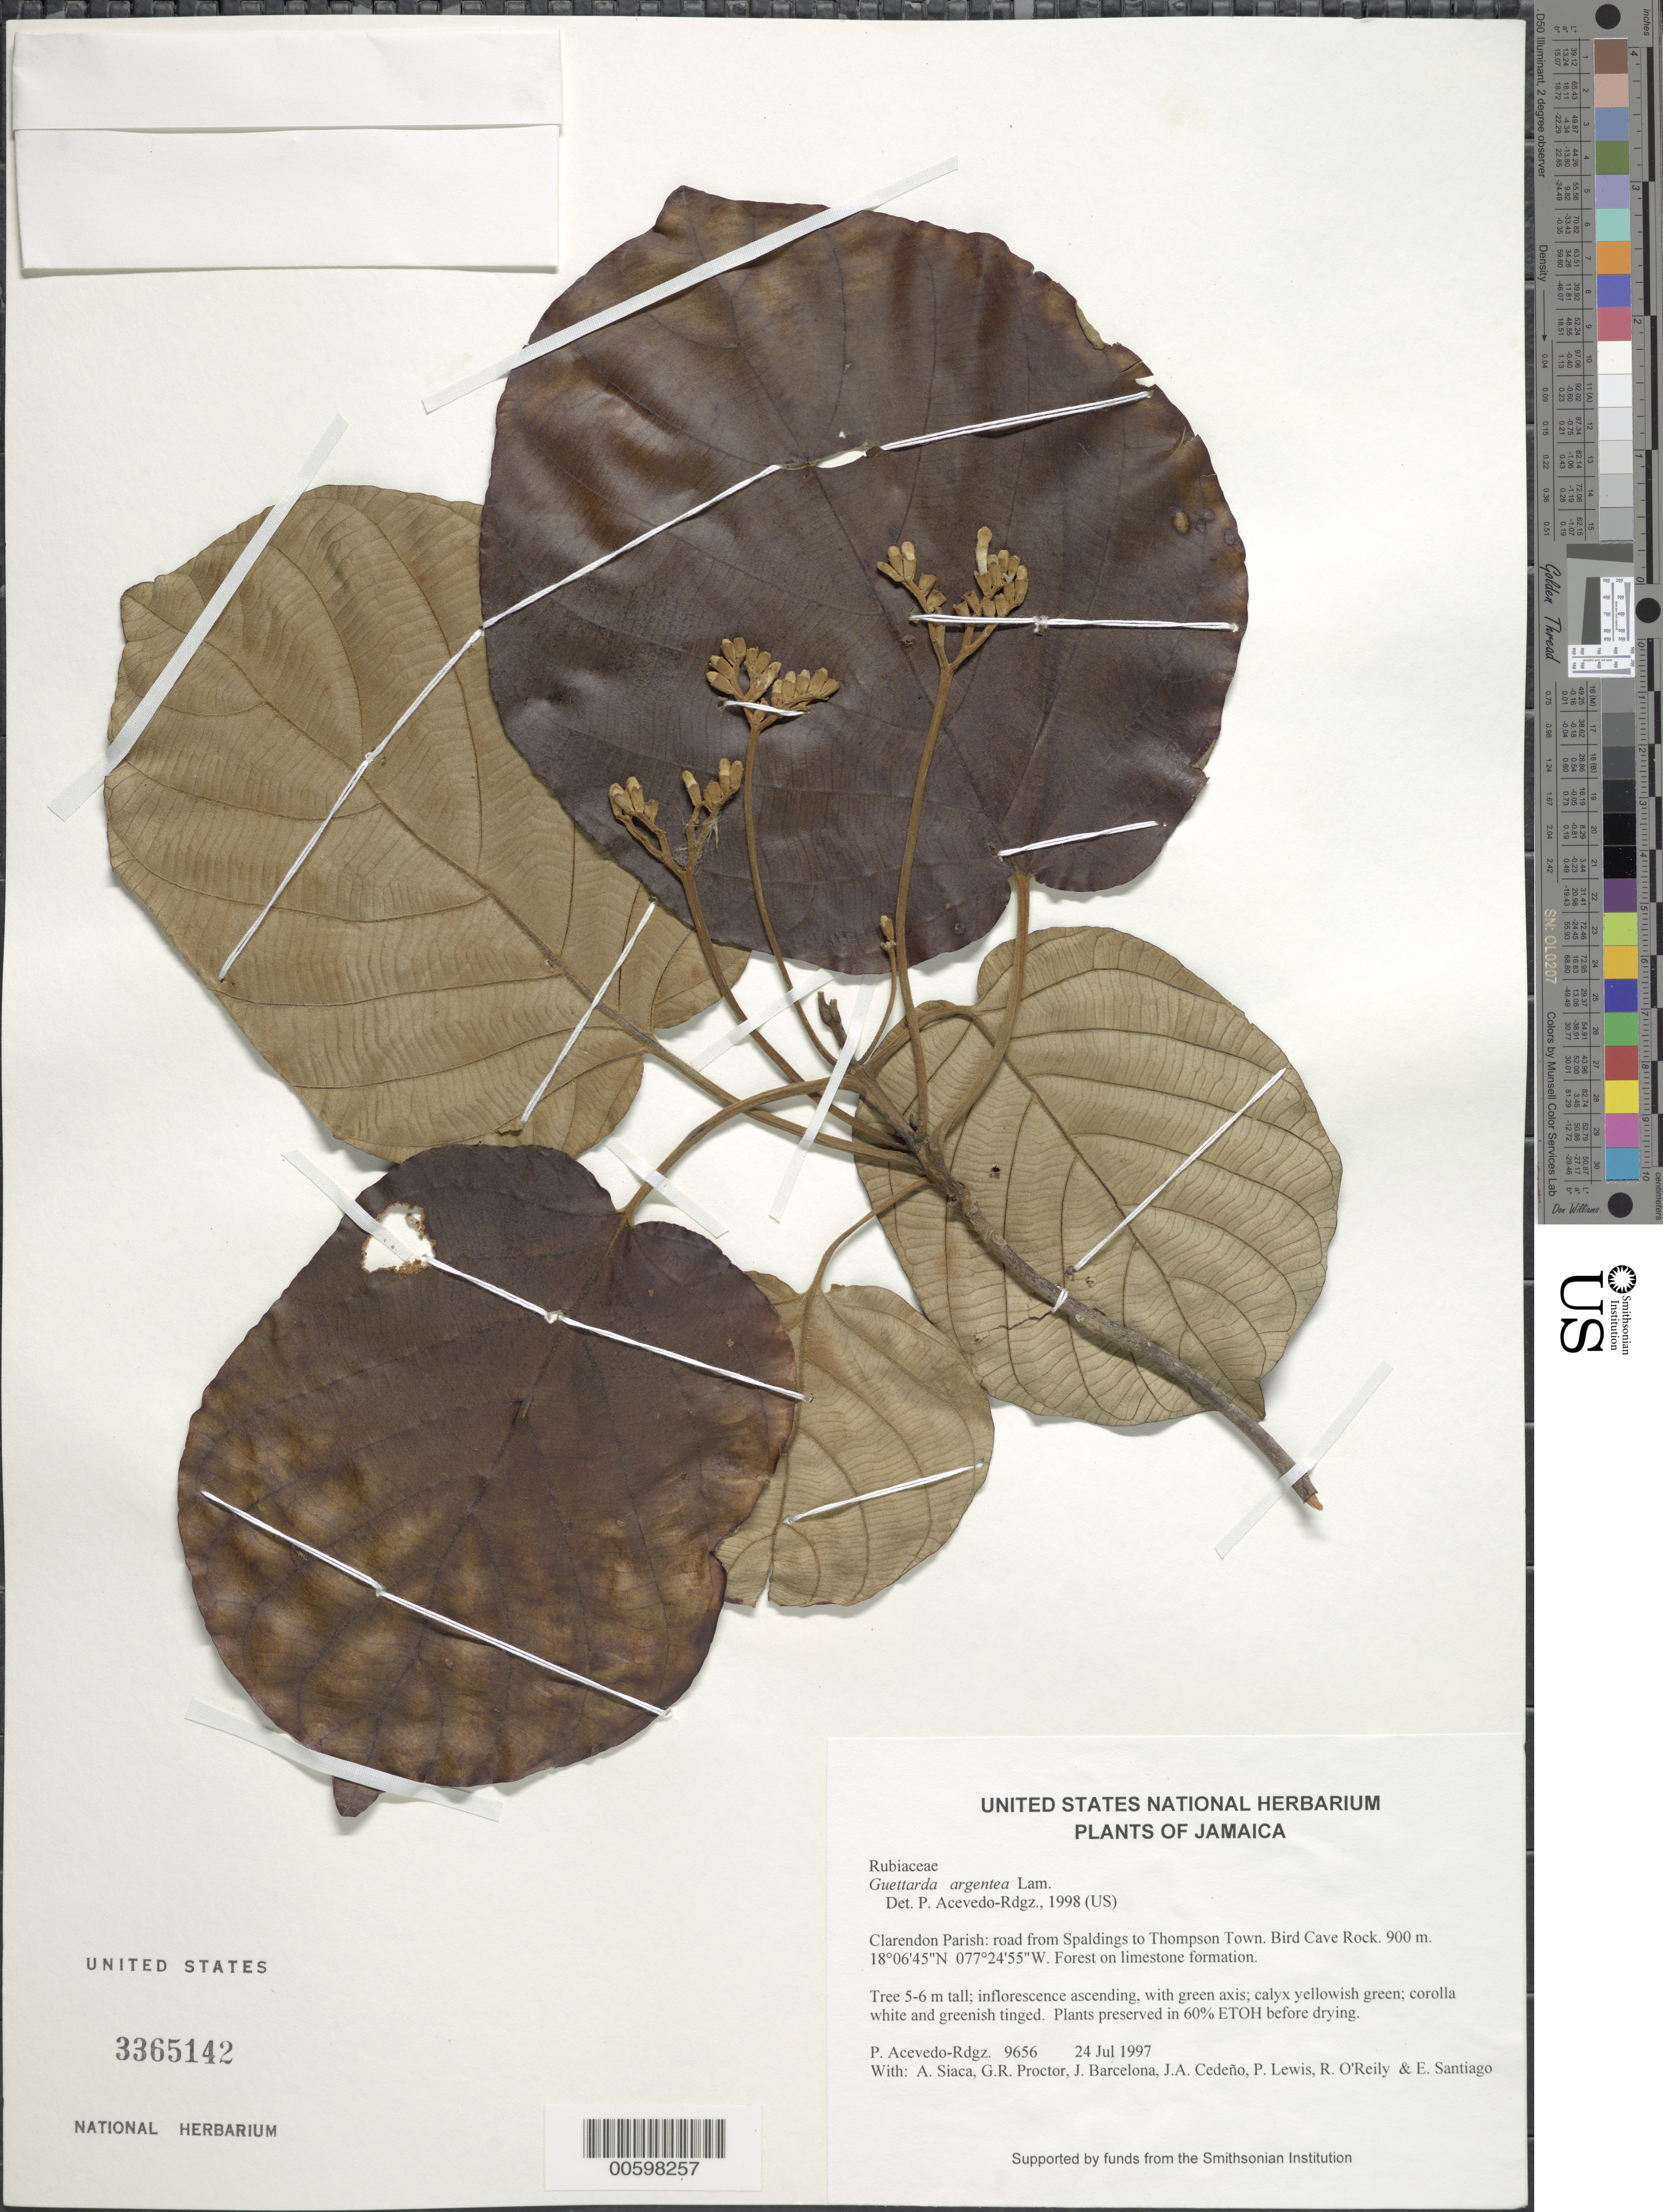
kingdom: Plantae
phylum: Tracheophyta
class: Magnoliopsida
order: Gentianales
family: Rubiaceae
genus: Guettarda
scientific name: Guettarda argentea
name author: Lam.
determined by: Acevedo-Rodríguez, P., (BOT), Smithsonian Institution - National Museum of Natural History (UNITED STATES)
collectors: P. Acevedo-Rodr., A. Siaca, G. R. Proctor, J. Barcelona, J. A. Cedeño M., P. Lewis & R. O'Reilly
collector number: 9656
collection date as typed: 24 Jul 1997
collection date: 1997-07-24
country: Jamaica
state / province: Clarendon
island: Jamaica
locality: Clarendon Parish: road from Spaldings to Thompson Town. Bird Cave Rock.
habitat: Forest on limestone formation.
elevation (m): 900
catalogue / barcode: US 3365142